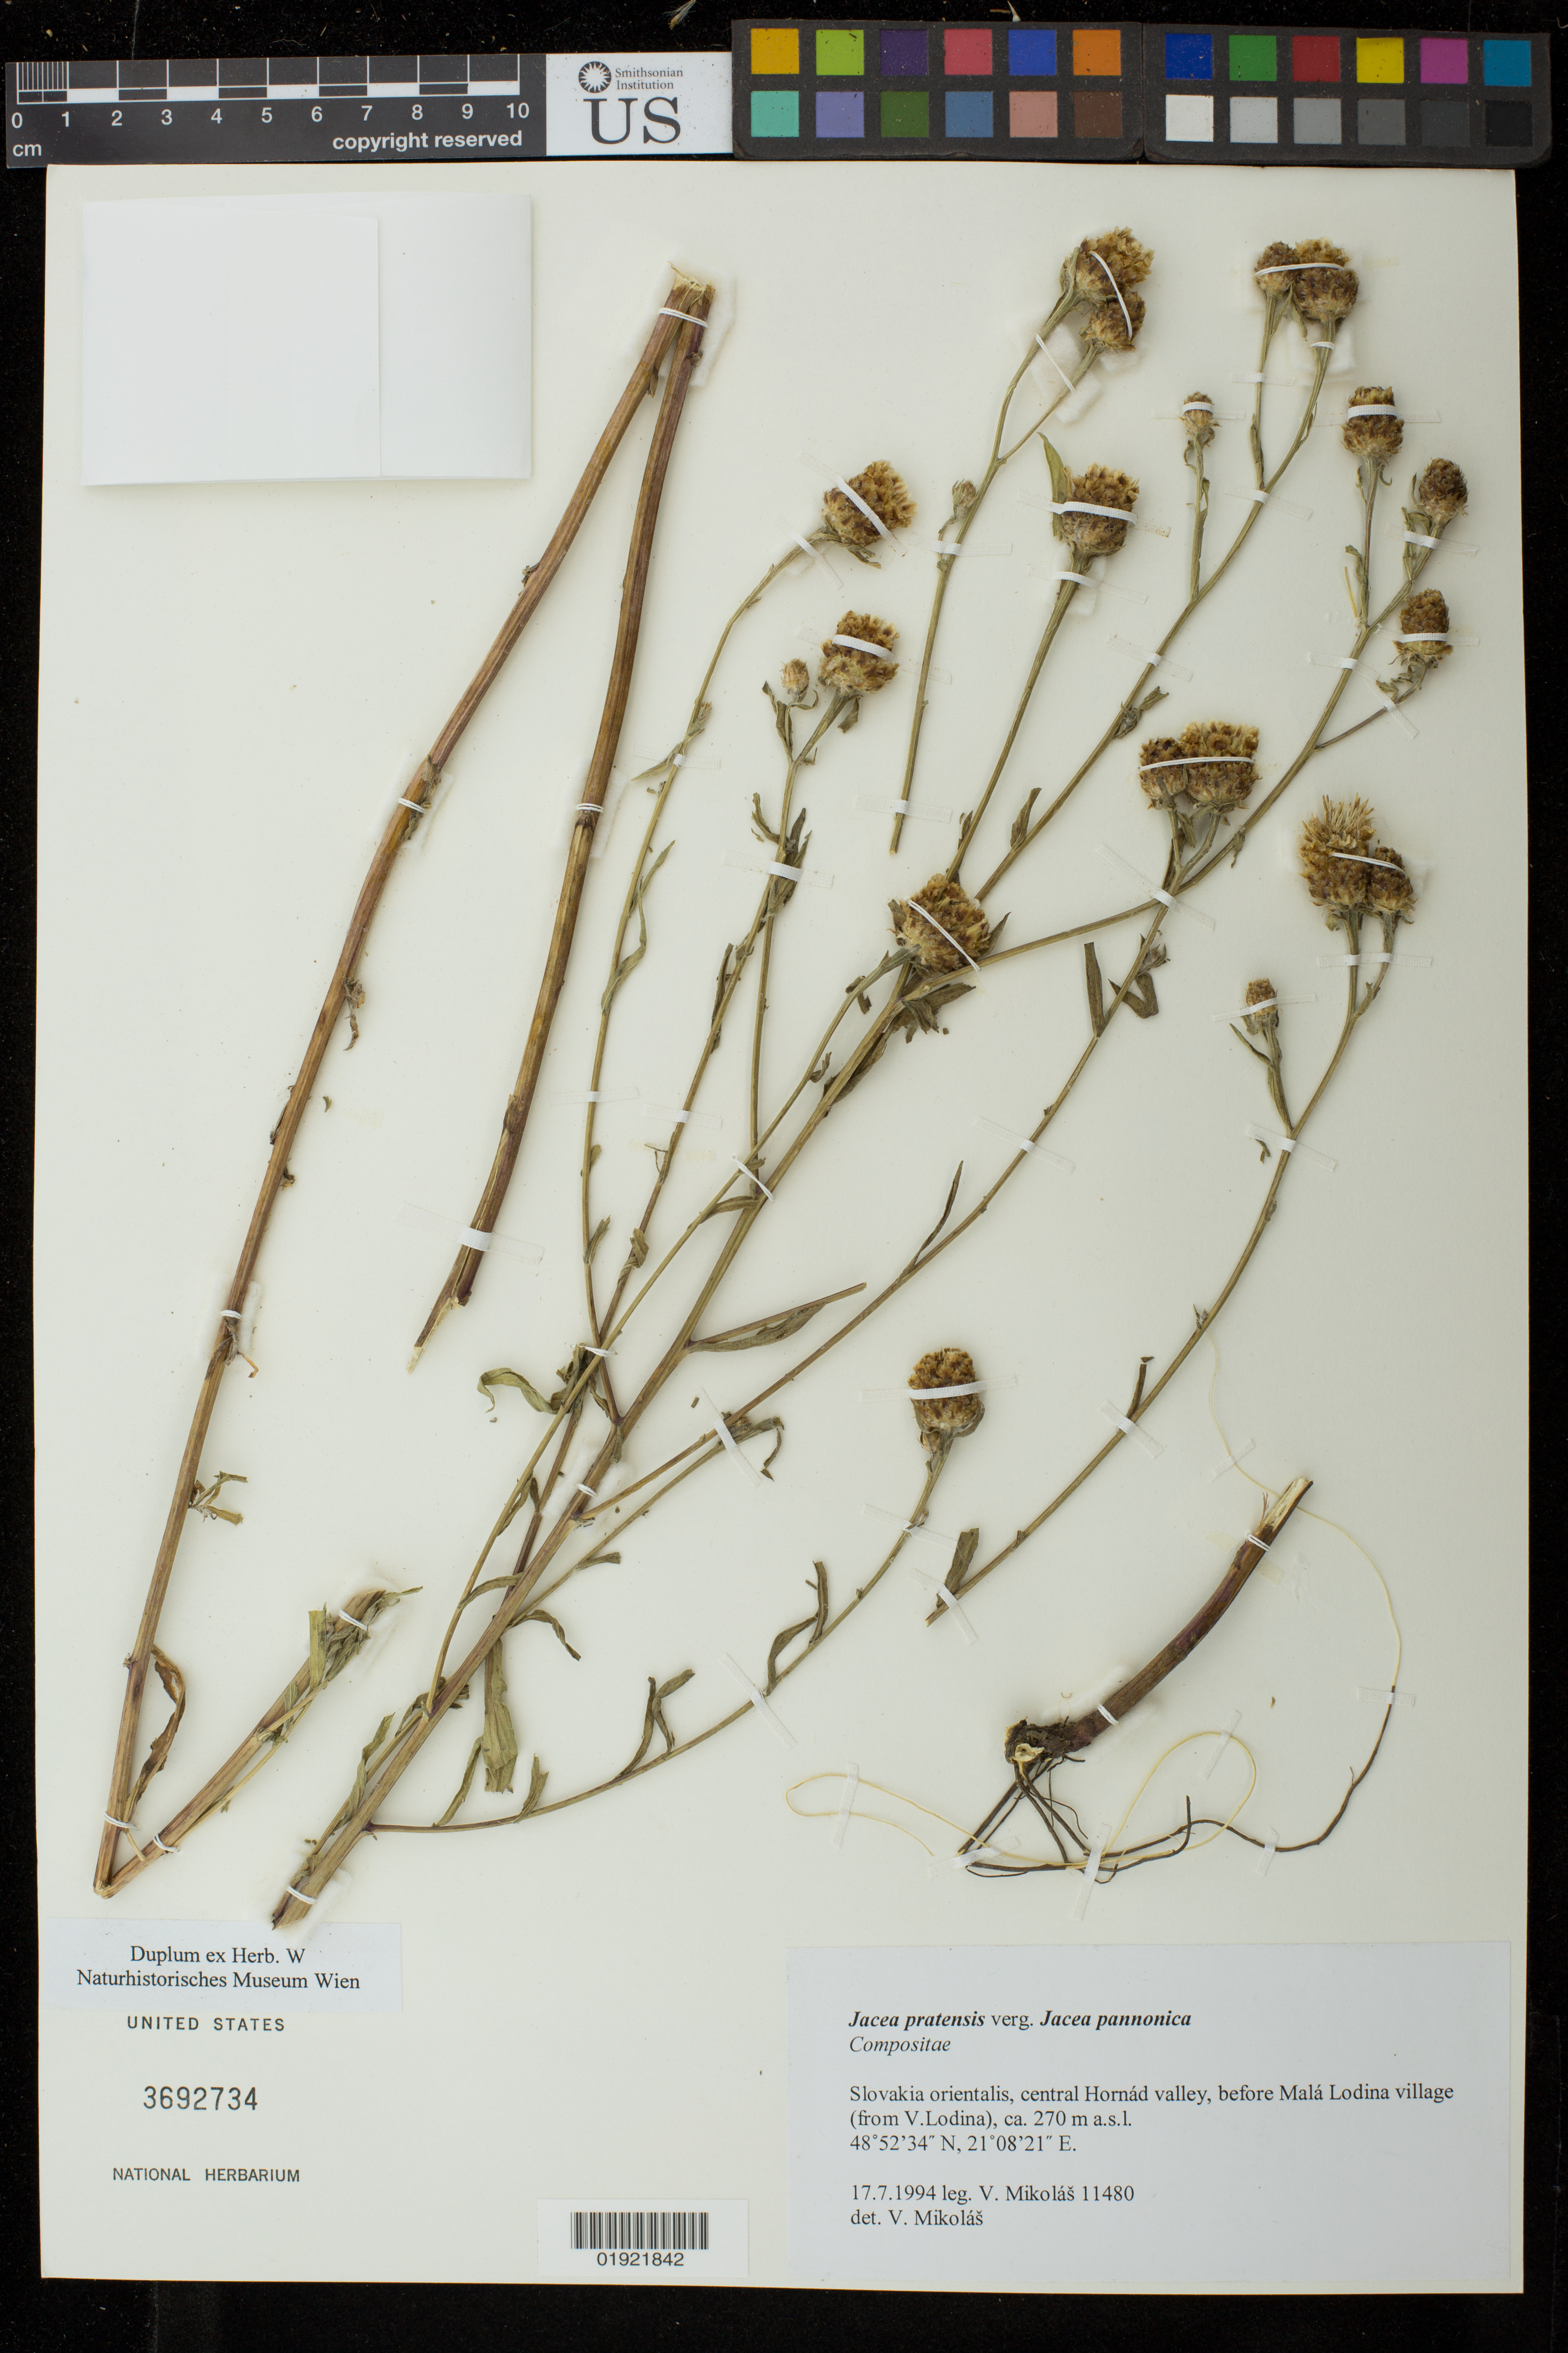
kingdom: Plantae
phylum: Tracheophyta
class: Magnoliopsida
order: Asterales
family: Asteraceae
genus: Centaurea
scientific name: Centaurea thuilliensis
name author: (Dostál) J. Duvign. & Lambinon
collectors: V. Mikolás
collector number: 11480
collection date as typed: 17.71994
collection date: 1994-07-17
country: Slovakia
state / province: Kosicky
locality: Slovakia orientalis, central Hornad valley, before Mala Lodina village (from V. Lodina)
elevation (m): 270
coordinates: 48 52 34 N, 21 08 21 E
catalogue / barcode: US 3692734